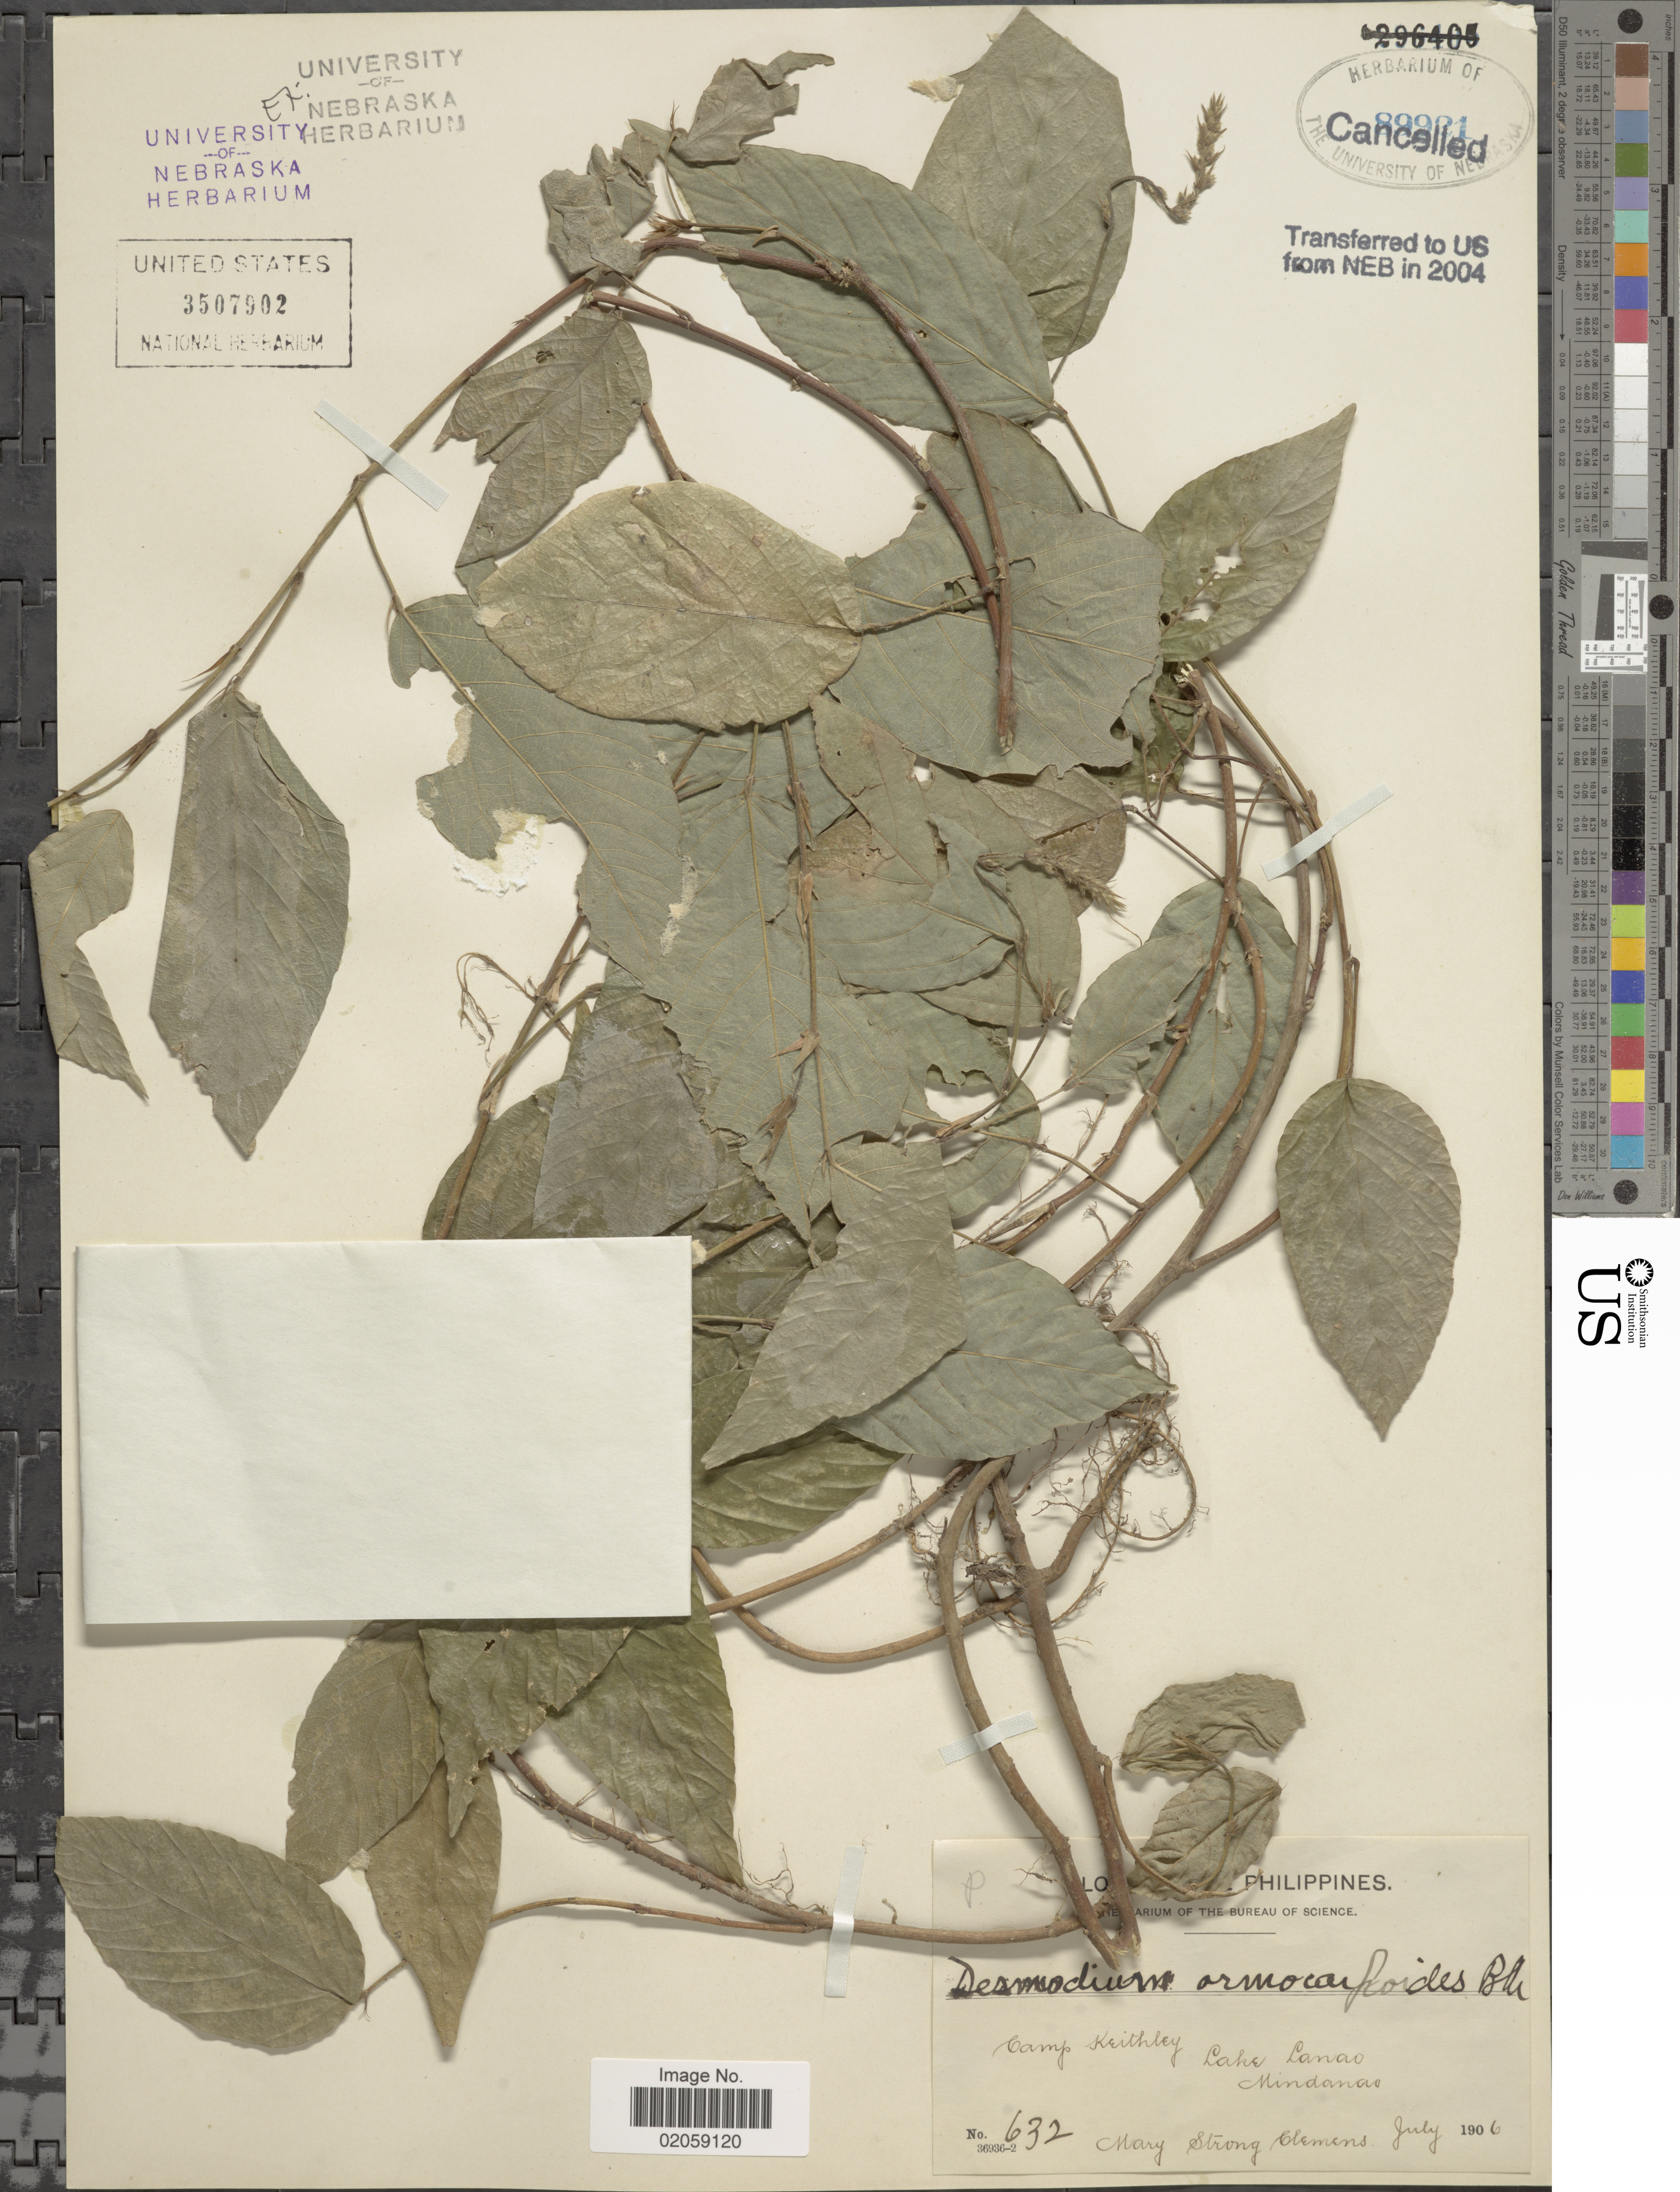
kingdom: Plantae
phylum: Tracheophyta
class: Magnoliopsida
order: Fabales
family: Fabaceae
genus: Hanslia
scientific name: Hanslia ormocarpoides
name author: (DC.) H. Ohashi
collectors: M. S. Clemens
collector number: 632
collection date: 1906-07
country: Philippines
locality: Camp Keithley. Lake Lanao. Mindanao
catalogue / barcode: US 3507902